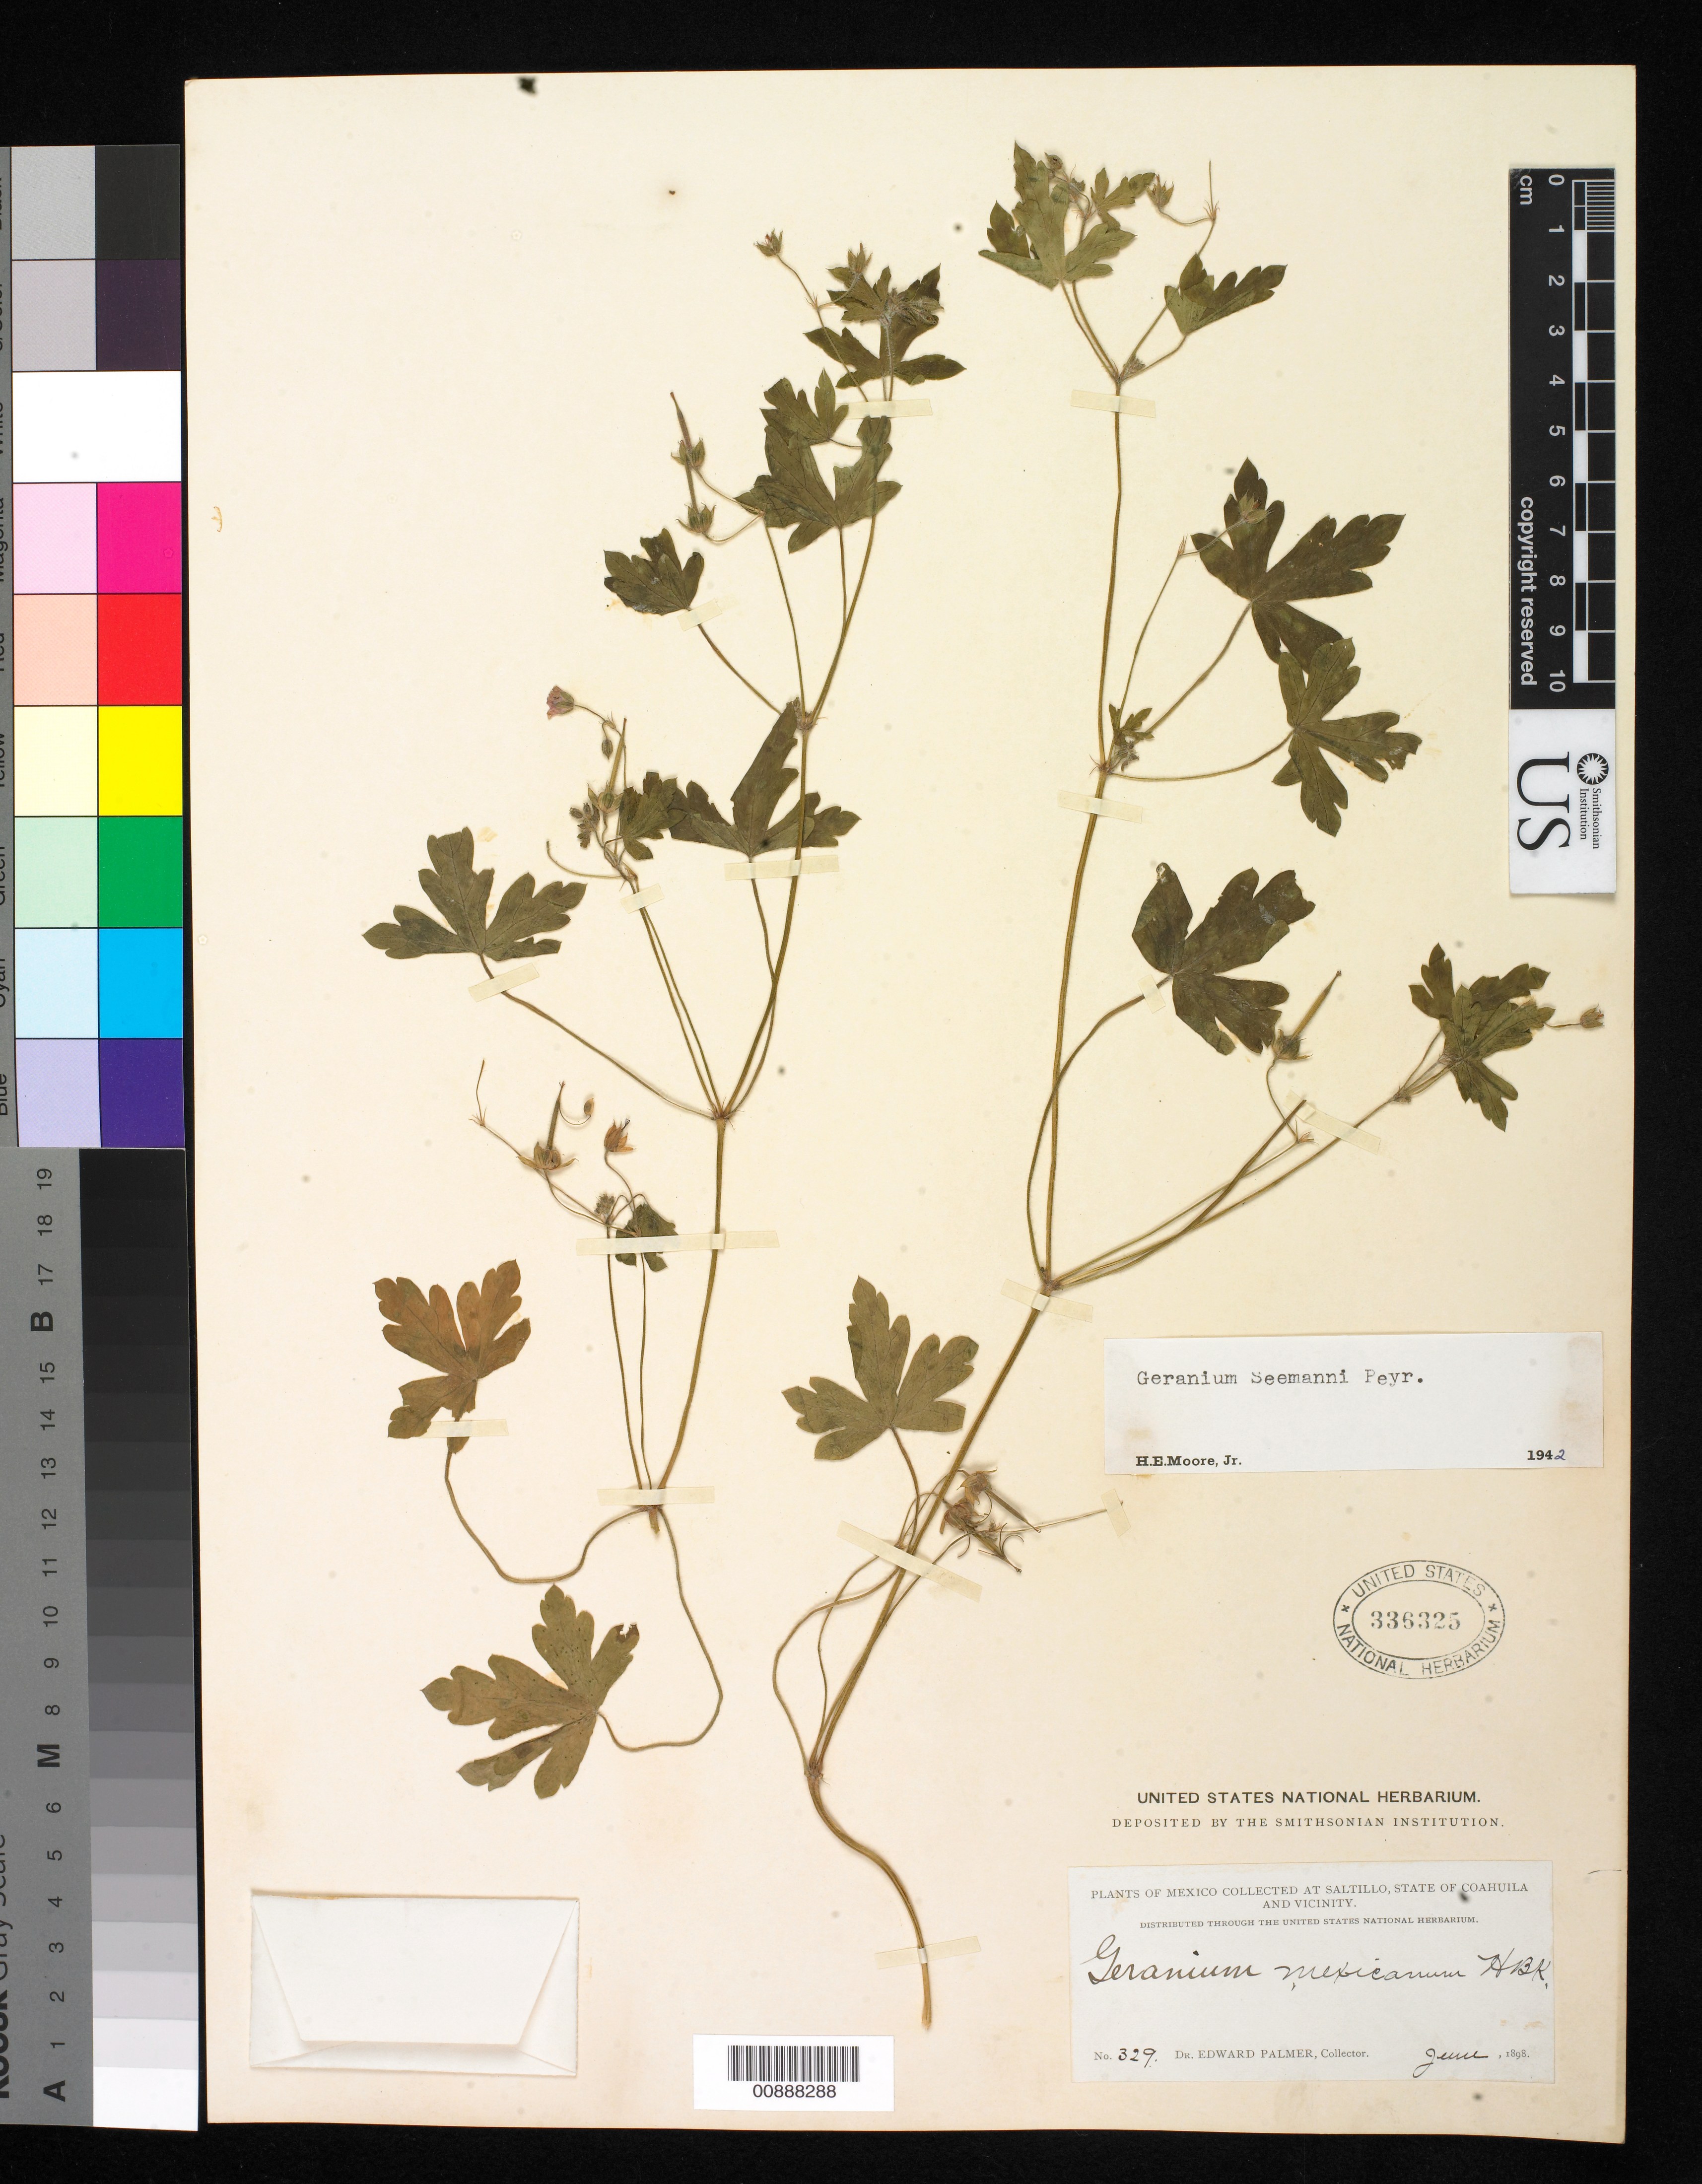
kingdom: Plantae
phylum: Tracheophyta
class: Magnoliopsida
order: Geraniales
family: Geraniaceae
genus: Geranium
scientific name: Geranium seemannii subsp. seemannii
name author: Peyr.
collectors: E. Palmer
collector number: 329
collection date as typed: Jun 1898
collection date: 1898-06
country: Mexico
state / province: Coahuila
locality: Saltillo, Coahuila and vicinity.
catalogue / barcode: US 336325